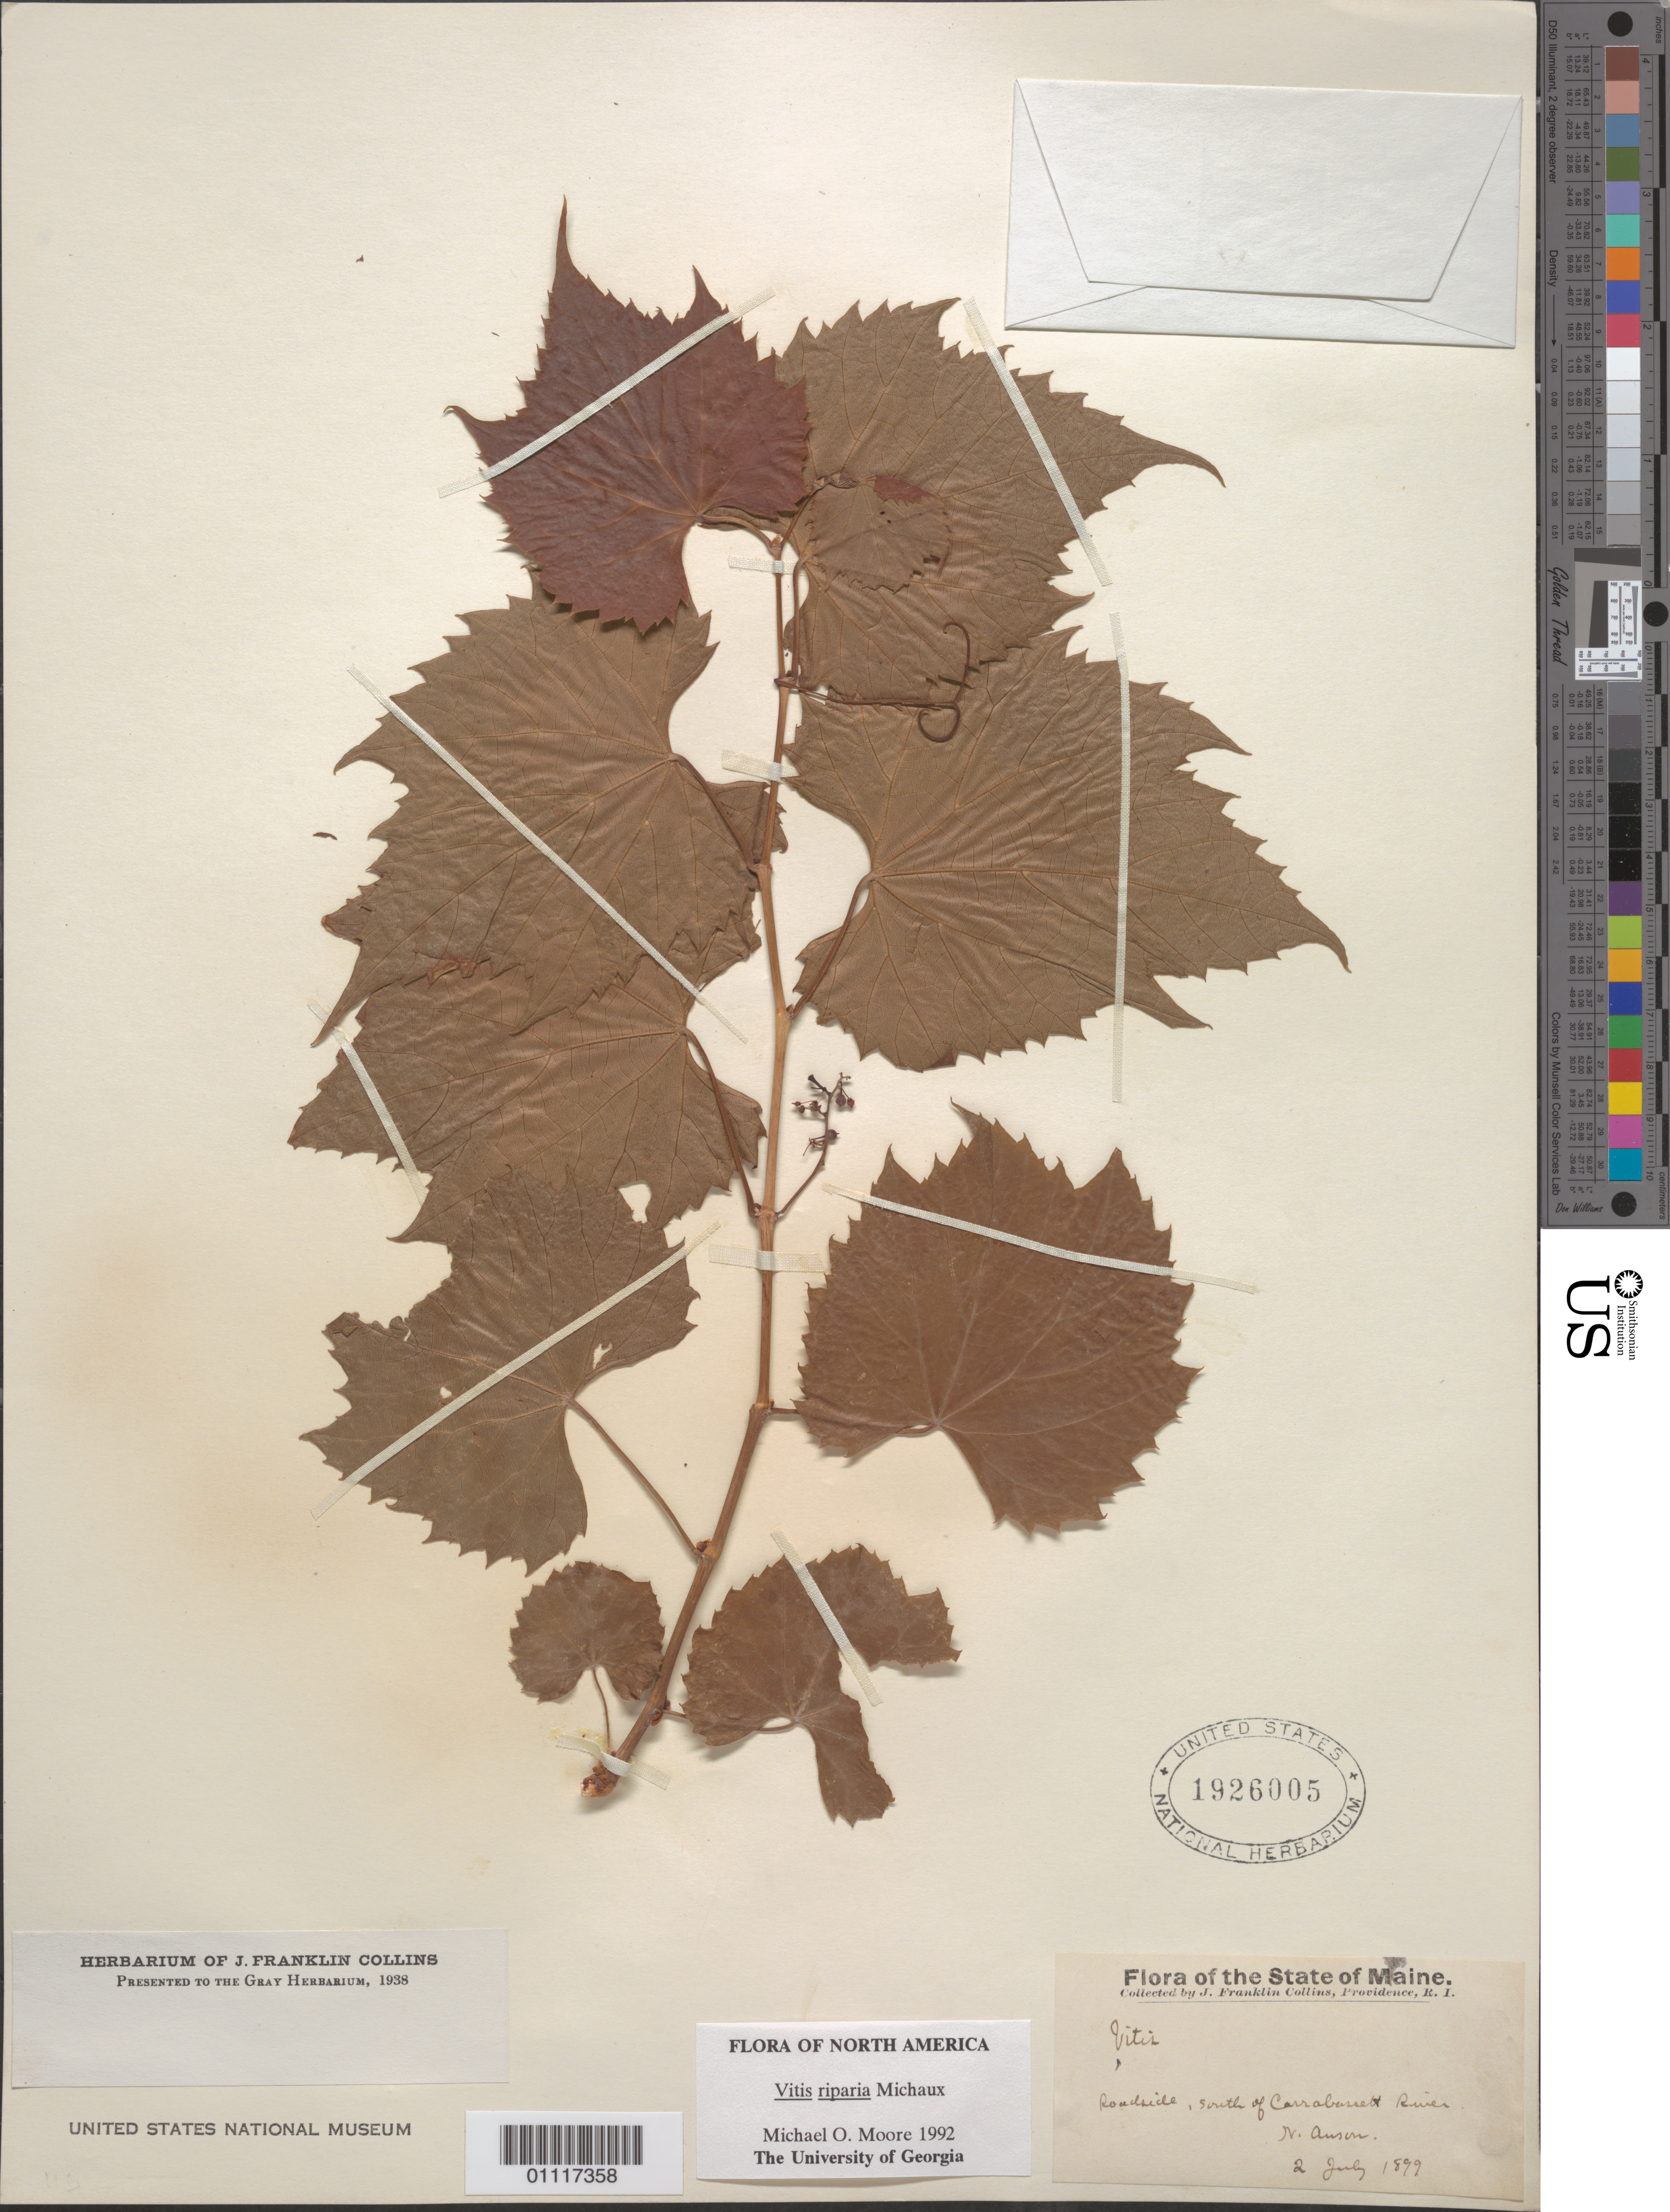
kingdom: Plantae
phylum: Tracheophyta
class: Magnoliopsida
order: Vitales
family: Vitaceae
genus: Vitis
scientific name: Vitis riparia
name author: Michx.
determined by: Moore, M. O.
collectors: J. Collins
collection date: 1899-07-02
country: United States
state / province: Maine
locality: Roadside, South of Carrabassett River, N. Anson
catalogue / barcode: US 1926005